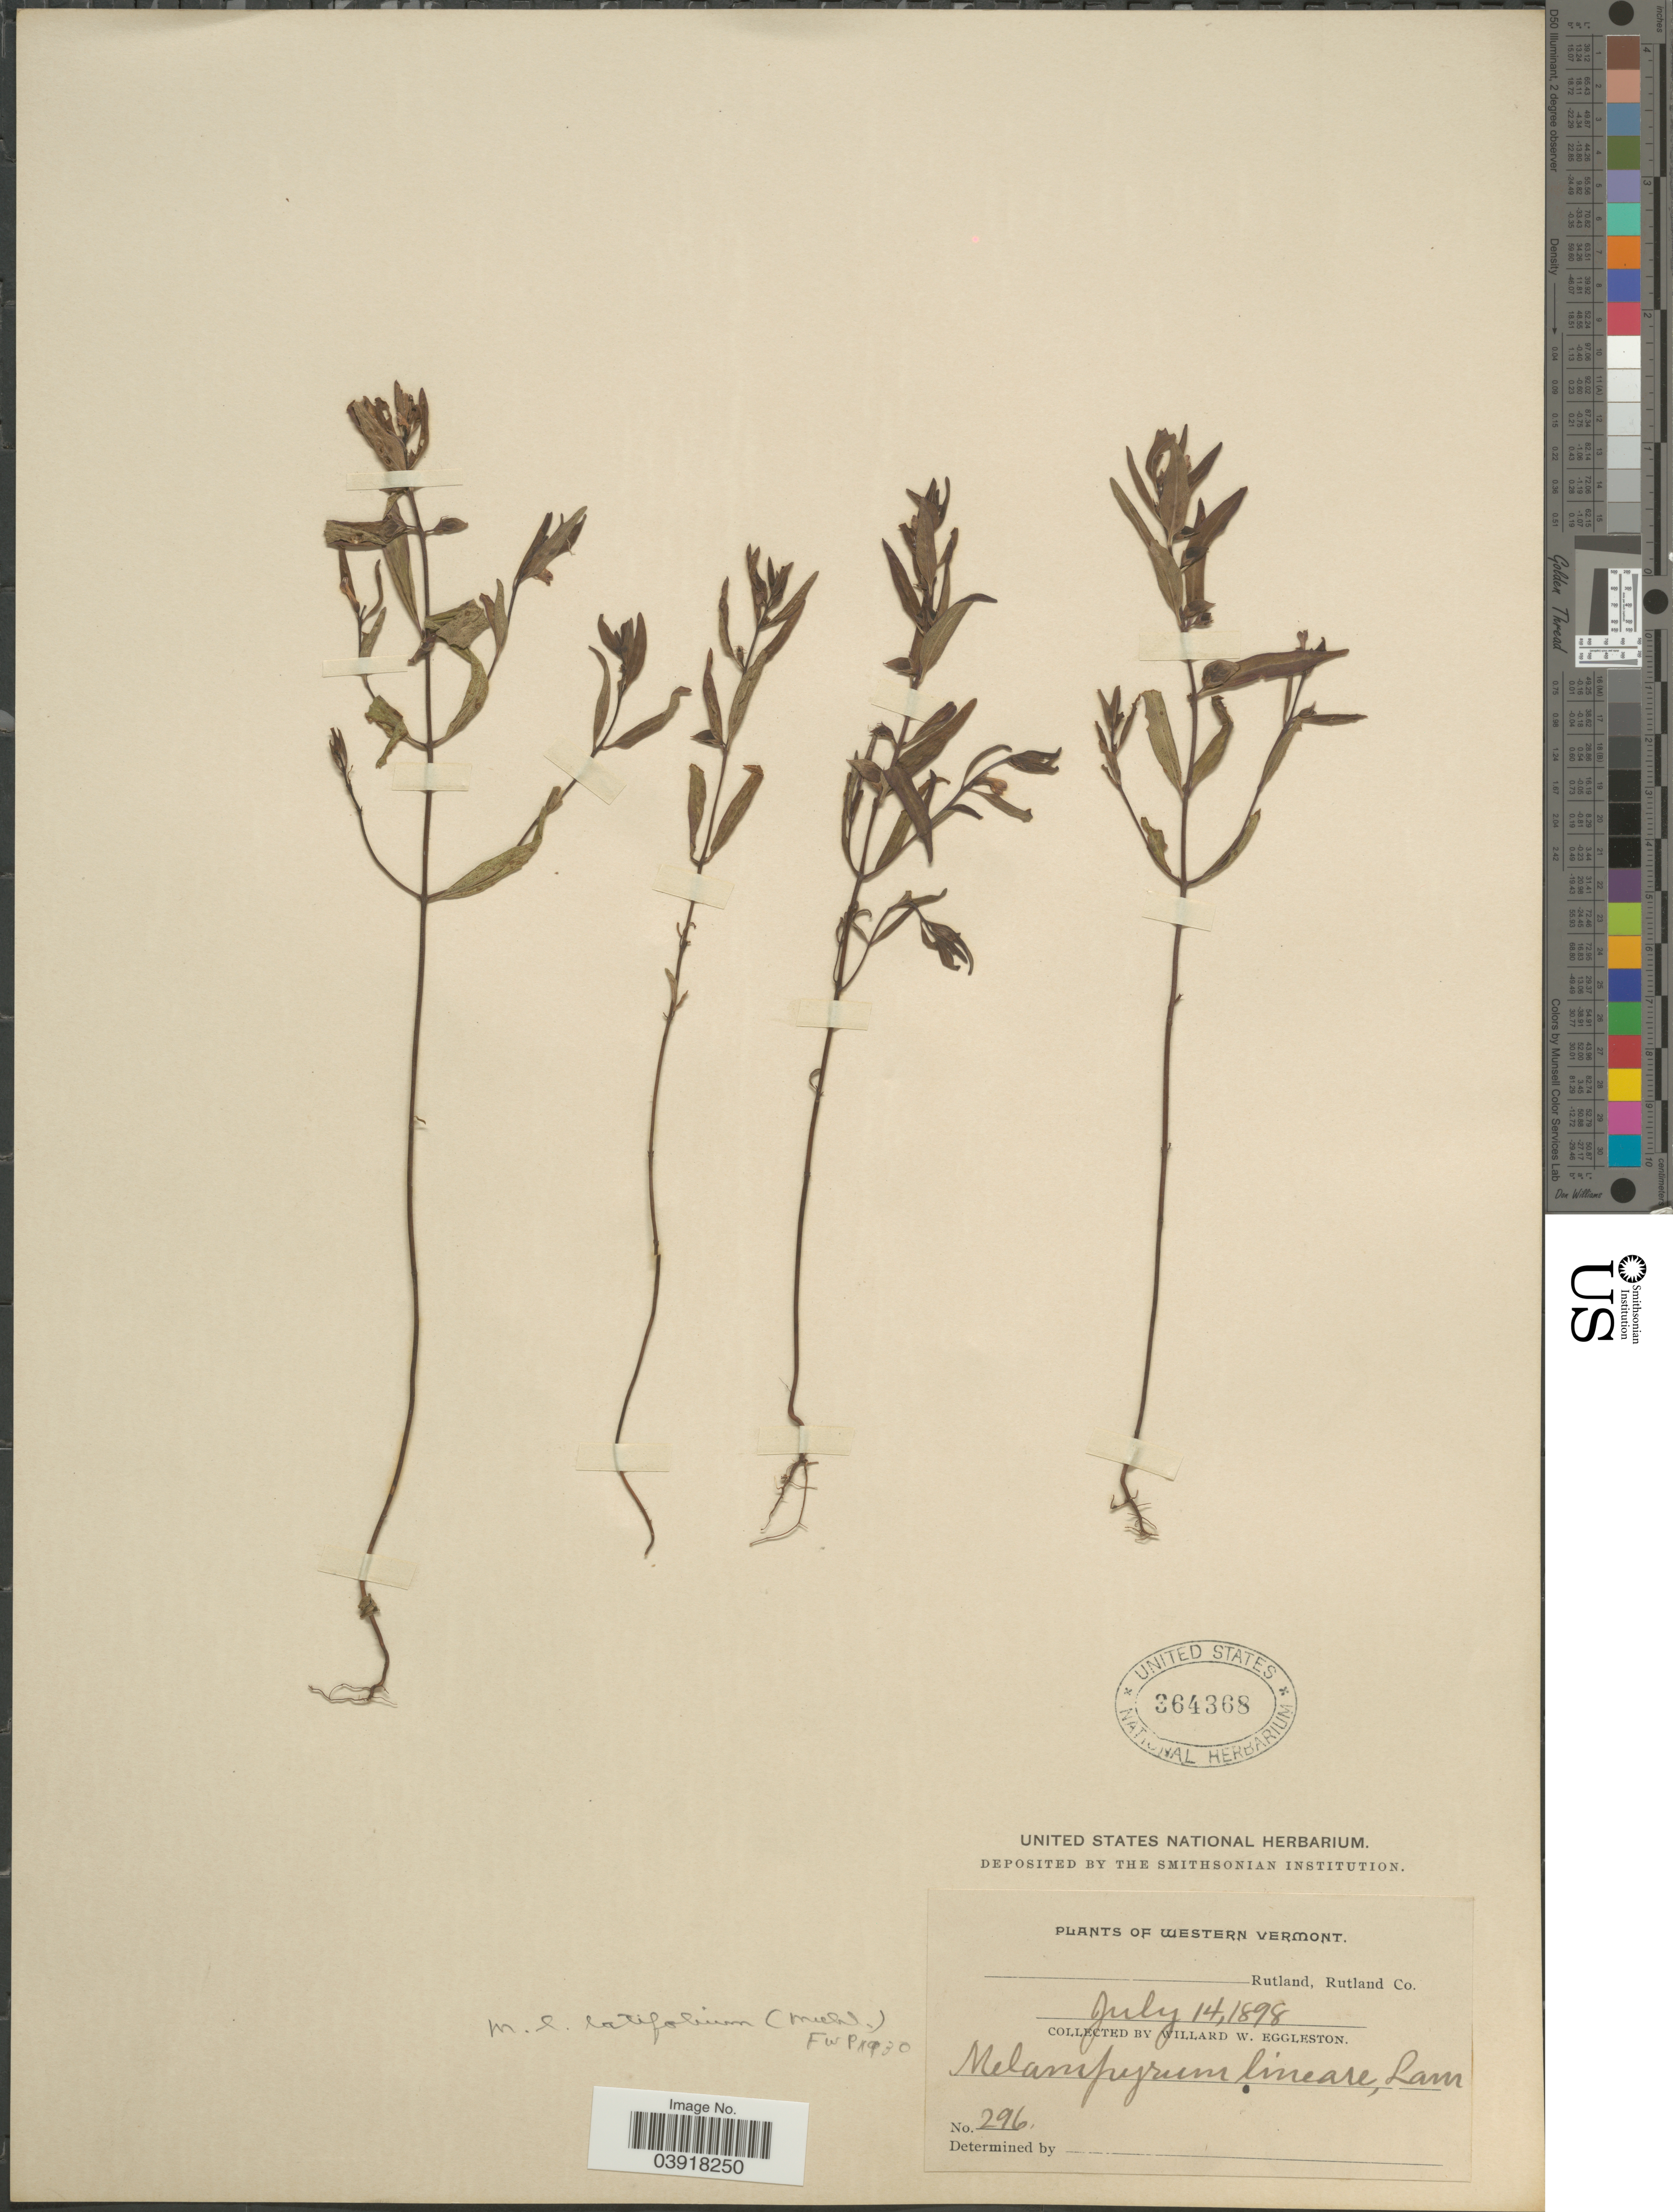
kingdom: Plantae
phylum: Tracheophyta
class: Magnoliopsida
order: Lamiales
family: Orobanchaceae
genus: Melampyrum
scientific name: Melampyrum lineare var. latifolium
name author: (Muhl.) P. Beauv.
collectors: W. W. Eggleston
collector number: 296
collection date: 1898-07-14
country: United States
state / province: Vermont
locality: Western Vermont. Rutland, Rutland Co.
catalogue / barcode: US 364368